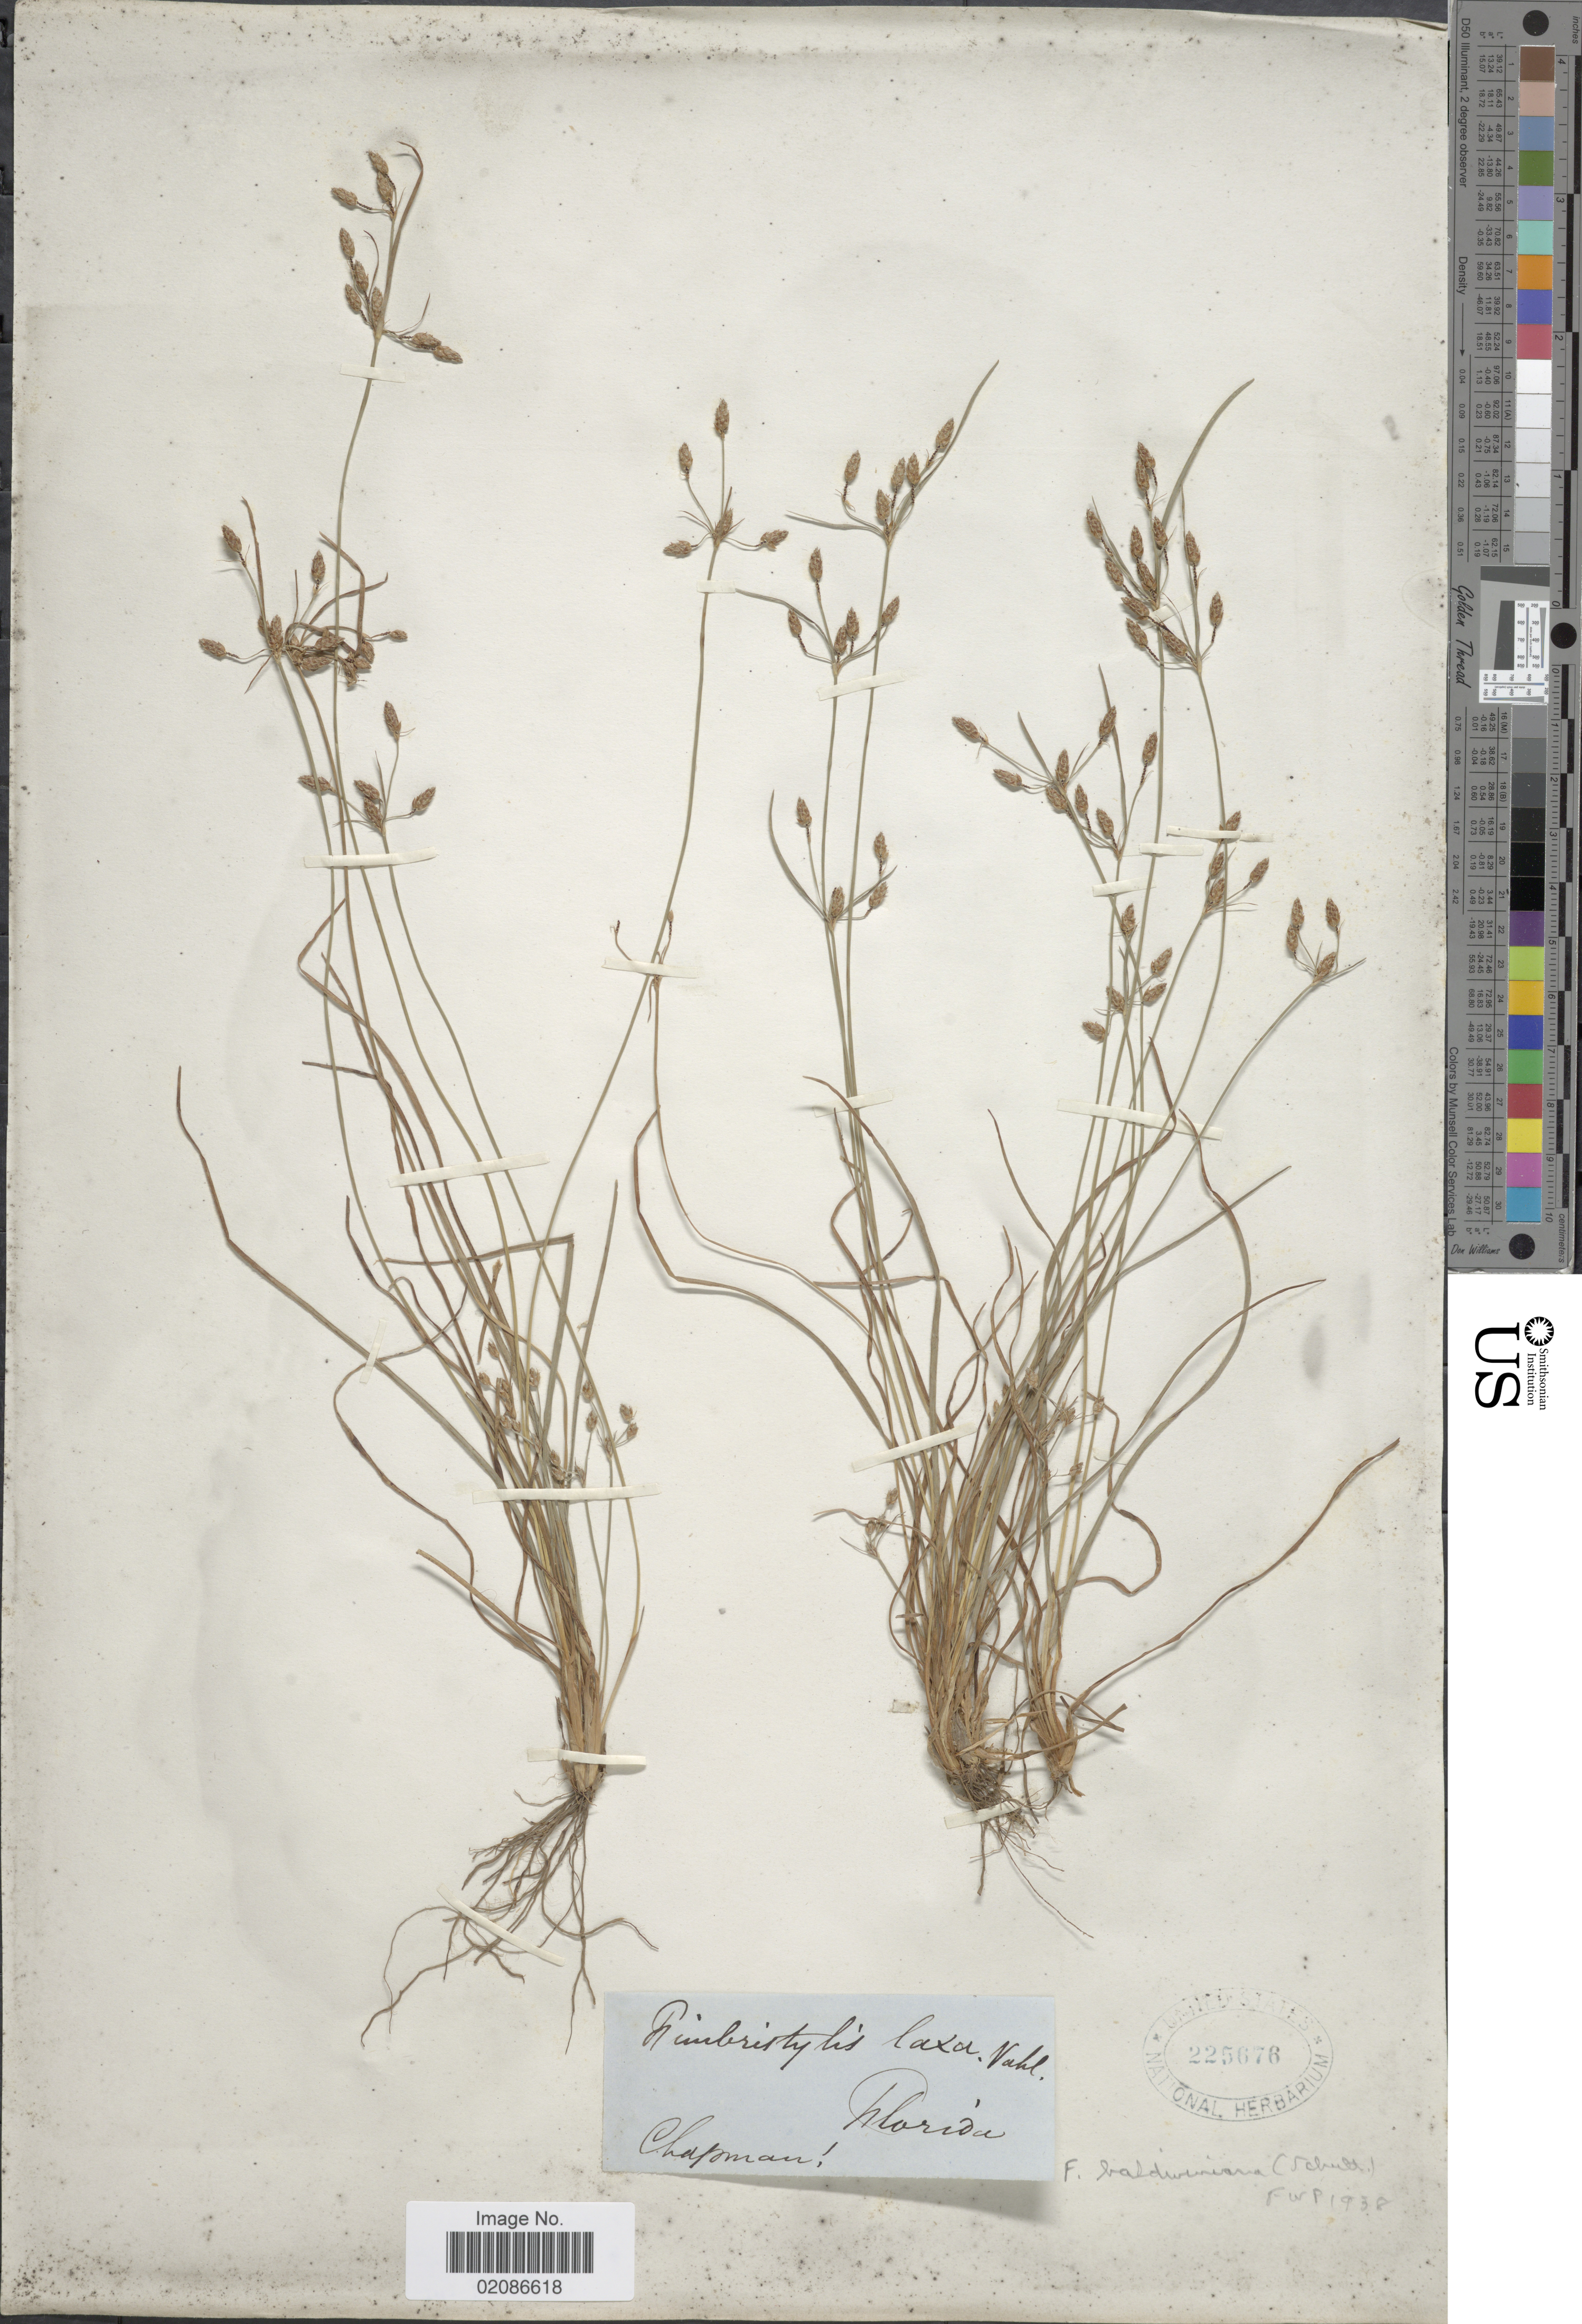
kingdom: Plantae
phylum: Tracheophyta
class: Liliopsida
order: Poales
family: Cyperaceae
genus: Fimbristylis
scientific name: Fimbristylis dichotoma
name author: (L.) Vahl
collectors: A. Chapman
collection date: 1938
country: United States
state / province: Florida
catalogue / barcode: US 225676